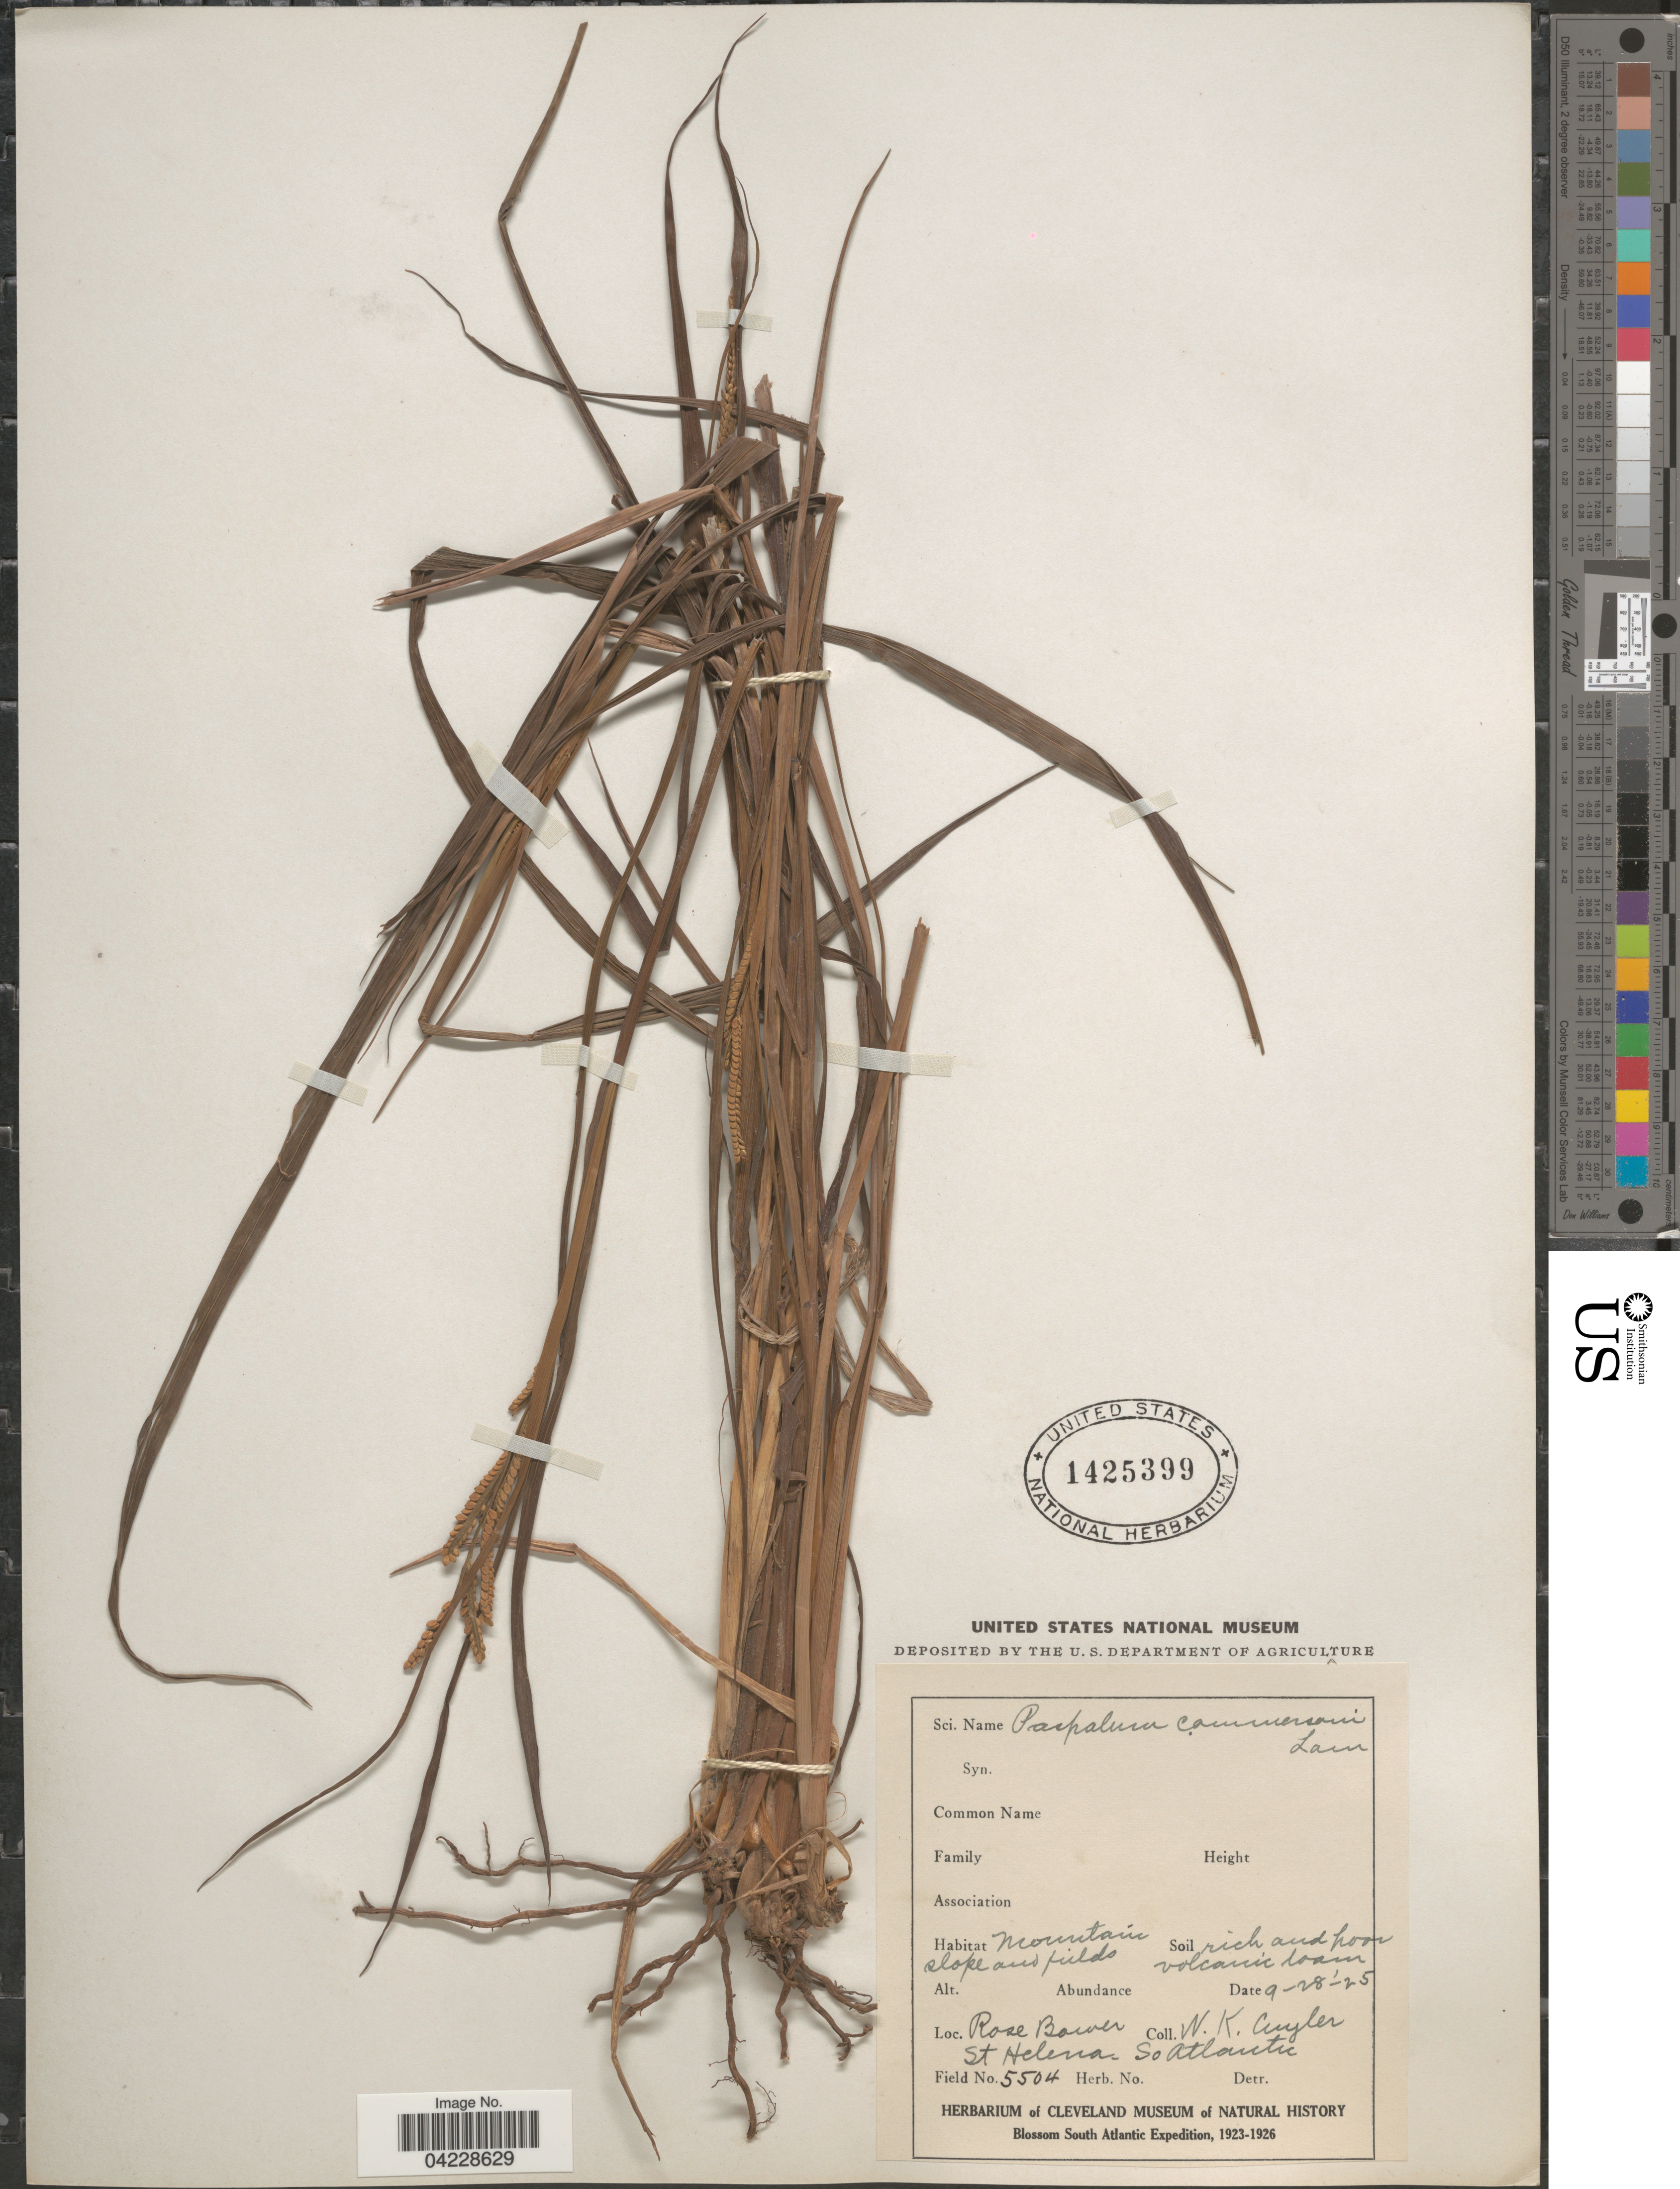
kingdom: Plantae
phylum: Tracheophyta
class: Liliopsida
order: Poales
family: Poaceae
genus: Paspalum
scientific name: Paspalum scrobiculatum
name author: L.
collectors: W. Cuyler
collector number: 5504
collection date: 1925-09-28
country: St. Helena Islands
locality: Rose Bower St Helena - So Atlantic. Blossom South Atlantic Expedition, 1923-1926.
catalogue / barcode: US 1425399